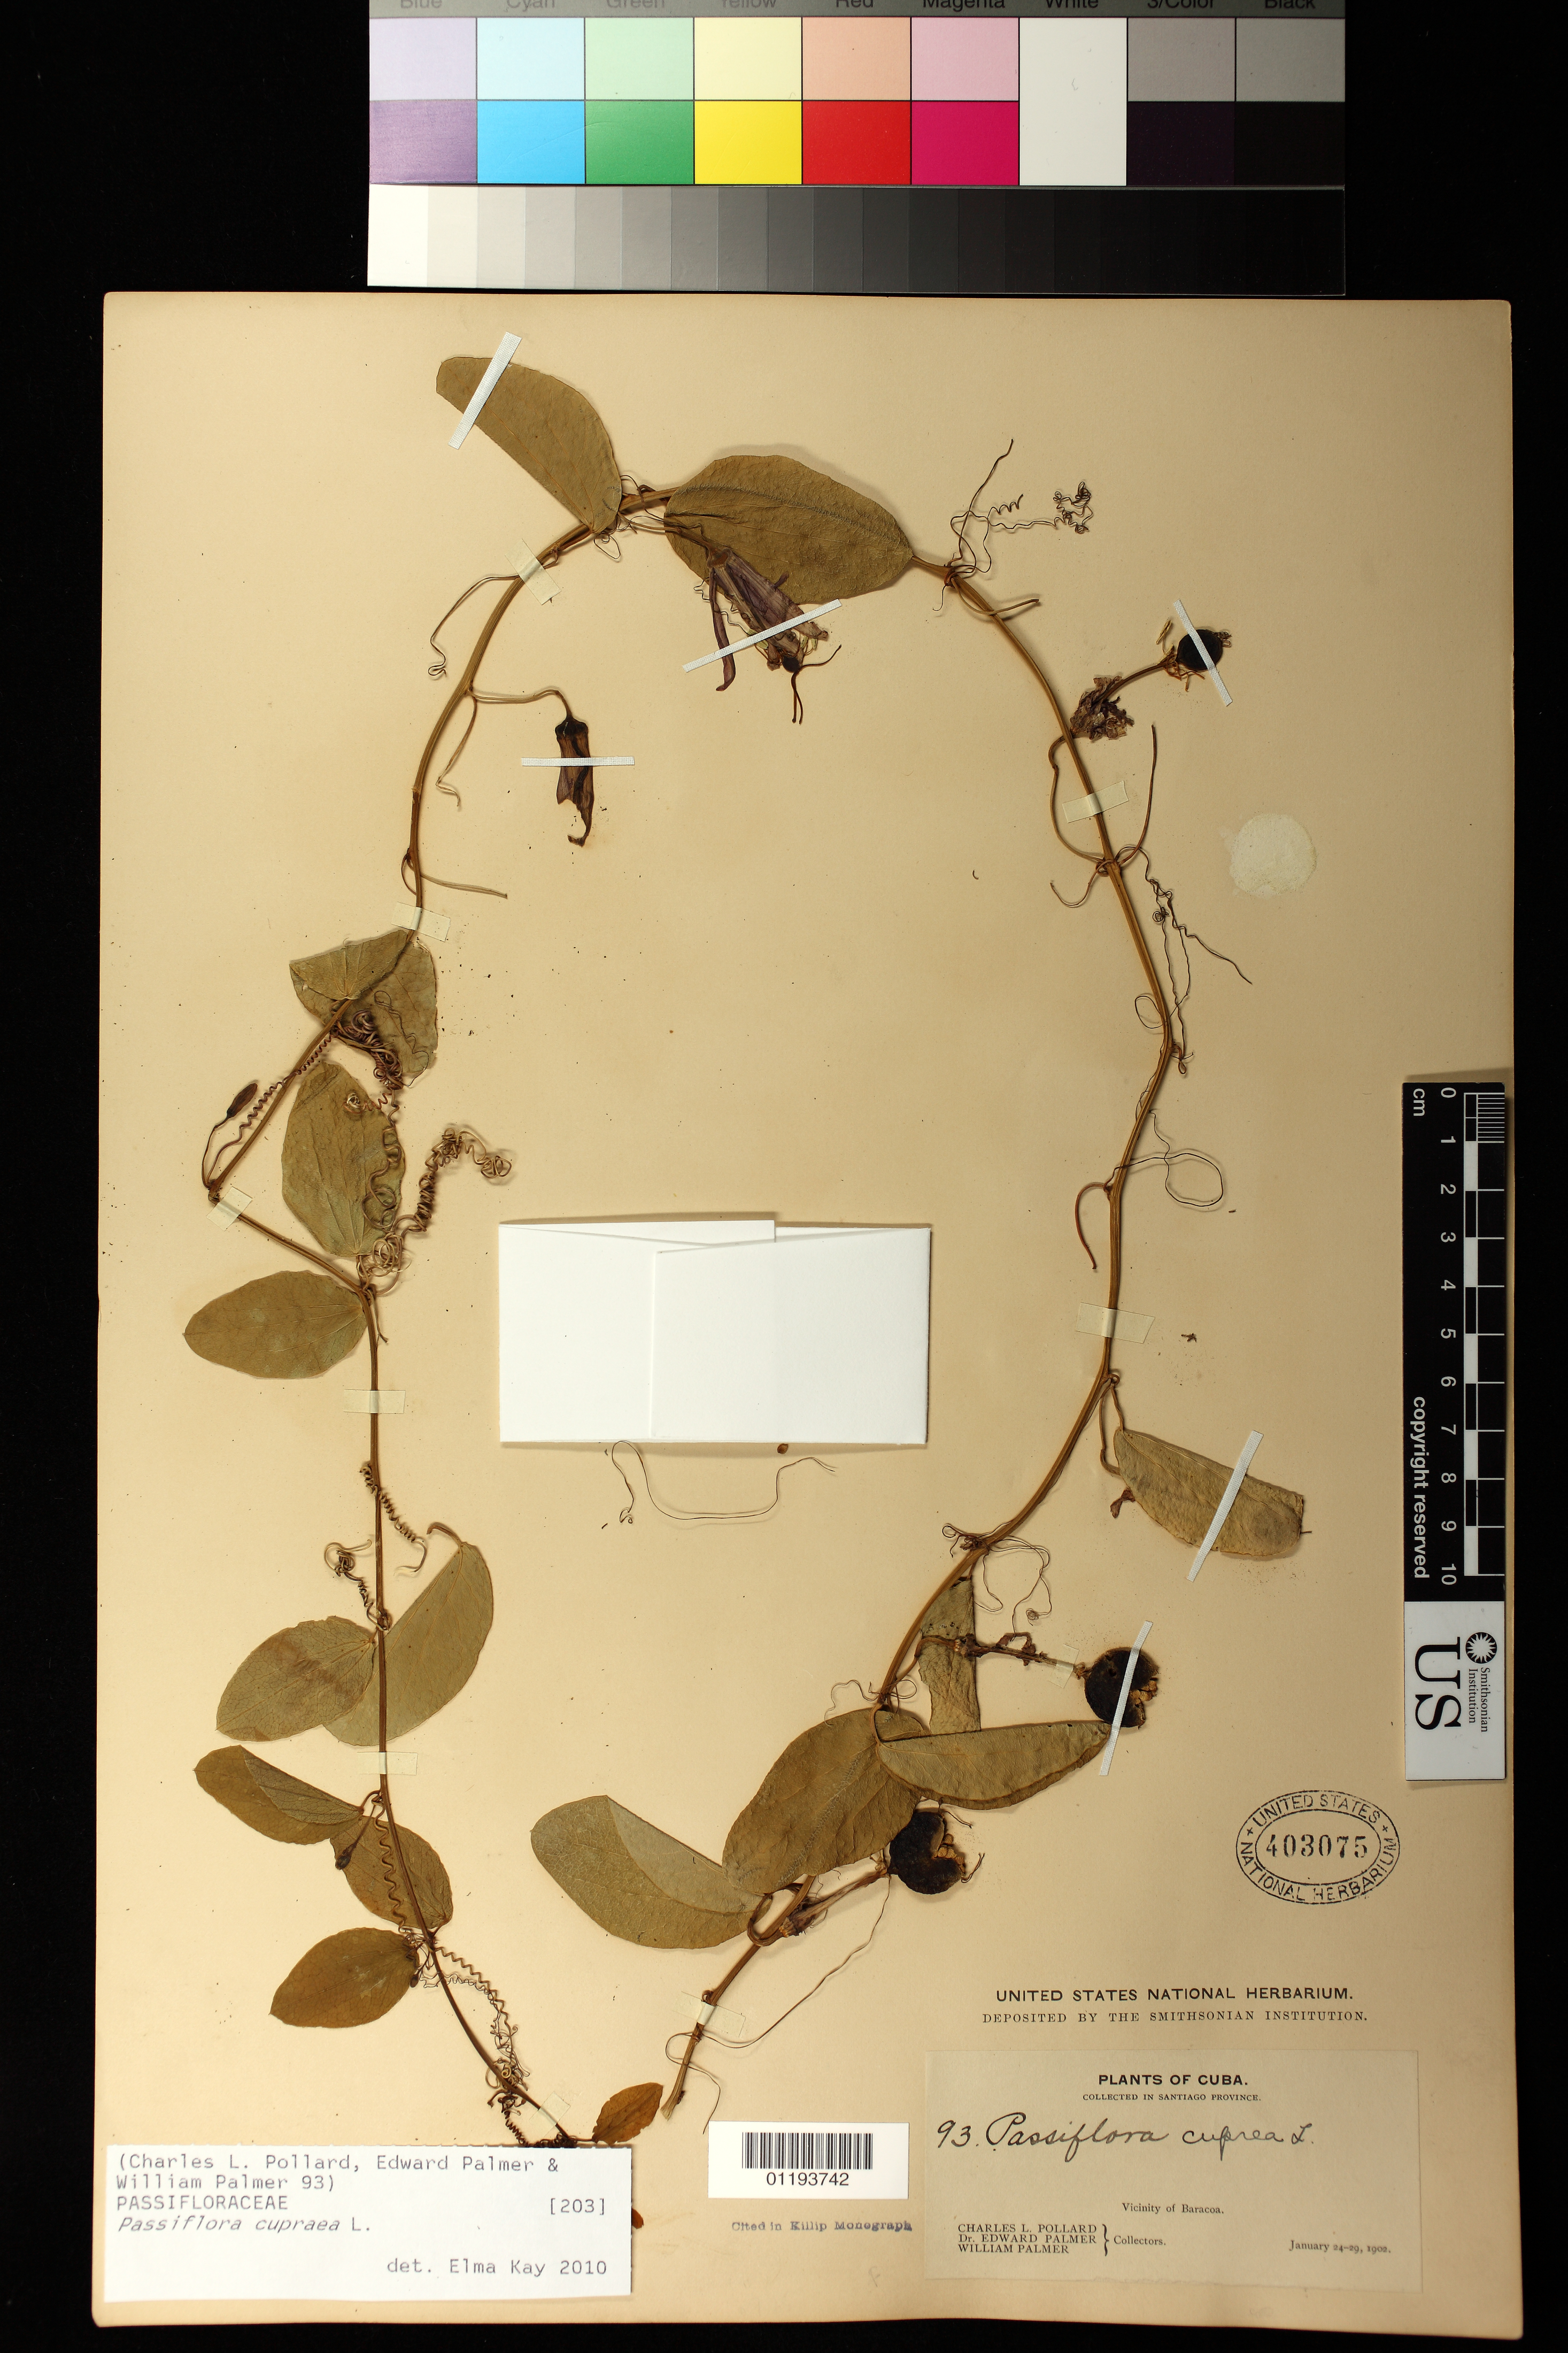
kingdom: Plantae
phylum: Tracheophyta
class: Magnoliopsida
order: Malpighiales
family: Passifloraceae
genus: Passiflora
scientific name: Passiflora cupraea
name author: L.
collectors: C. L. Pollard, E. Palmer & W. Palmer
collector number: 93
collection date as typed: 1902 Jan 24 1902 Jan 29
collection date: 1902-01-24/1902-01-29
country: Cuba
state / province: Guantánamo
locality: Vicinity of Baracoa, Santiago Province.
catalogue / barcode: US 403075